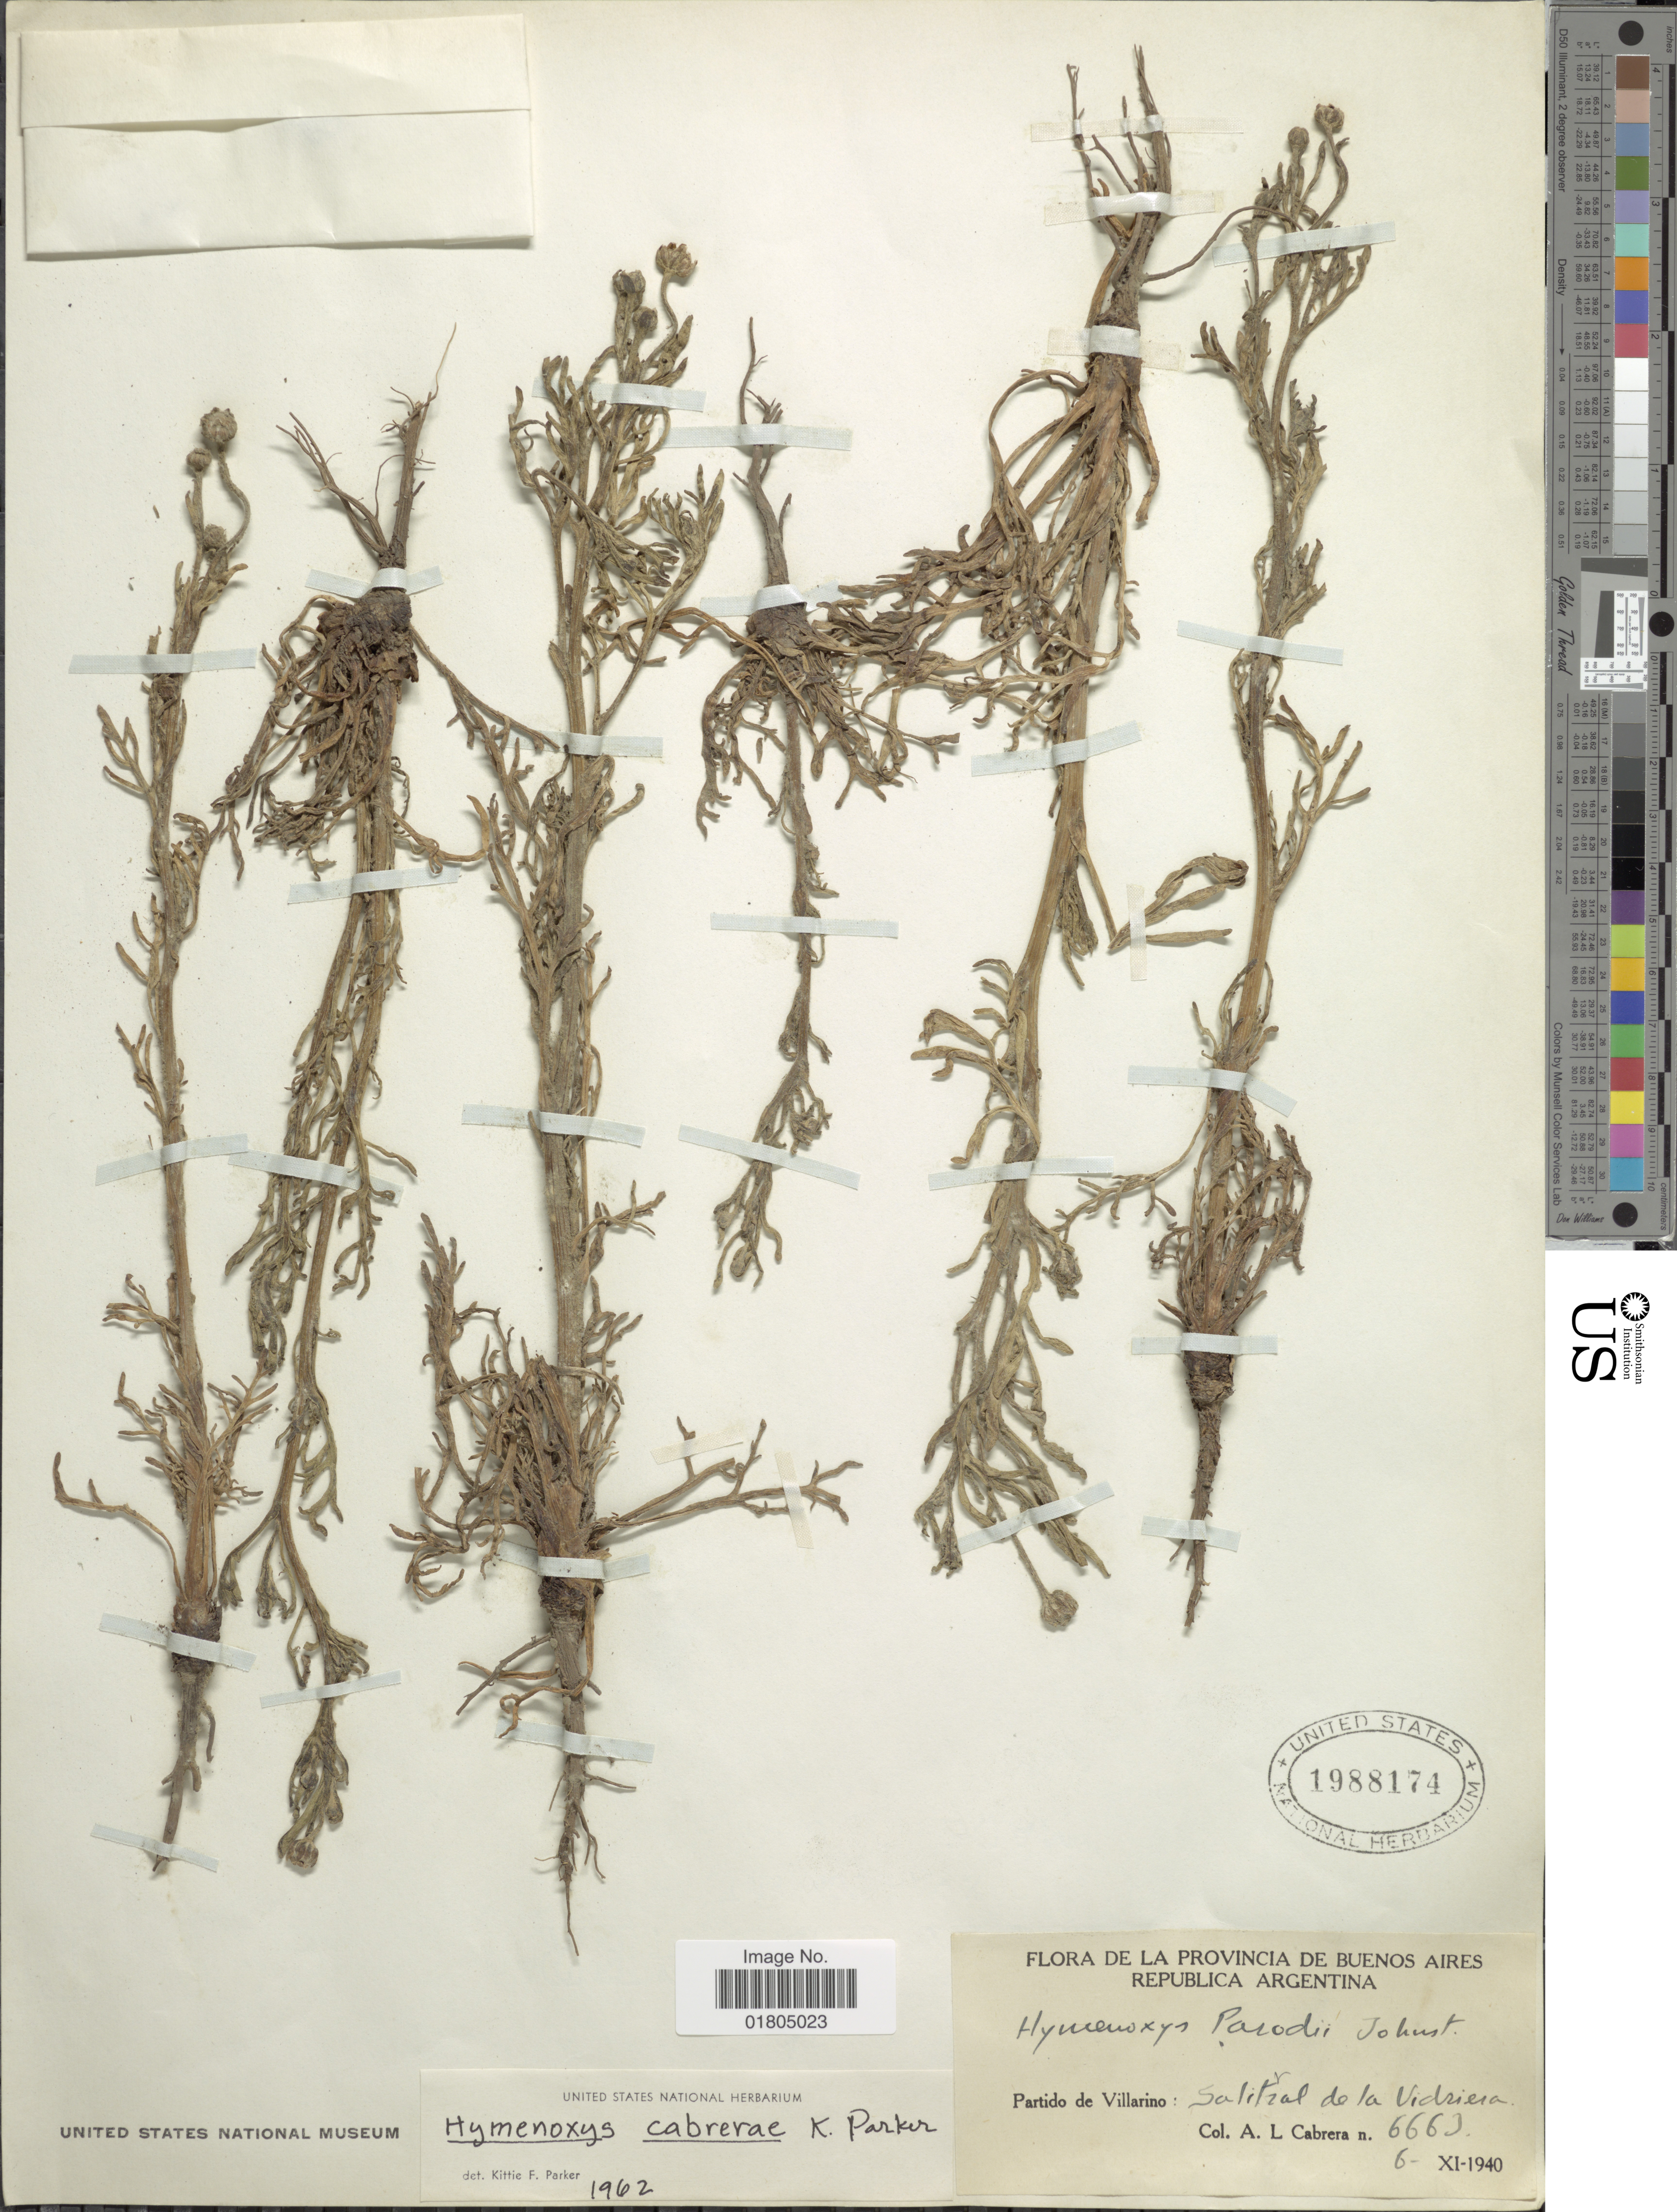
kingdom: Plantae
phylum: Tracheophyta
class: Magnoliopsida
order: Asterales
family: Asteraceae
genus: Hymenoxys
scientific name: Hymenoxys cabrerae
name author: K.F. Parker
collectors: A. L. Cabrera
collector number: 6663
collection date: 1940-11-06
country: Argentina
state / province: Buenos Aires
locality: De La Provincia de Buenos Aires, Partido de Villarino: Salitzal de la Vidreira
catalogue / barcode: US 1988174